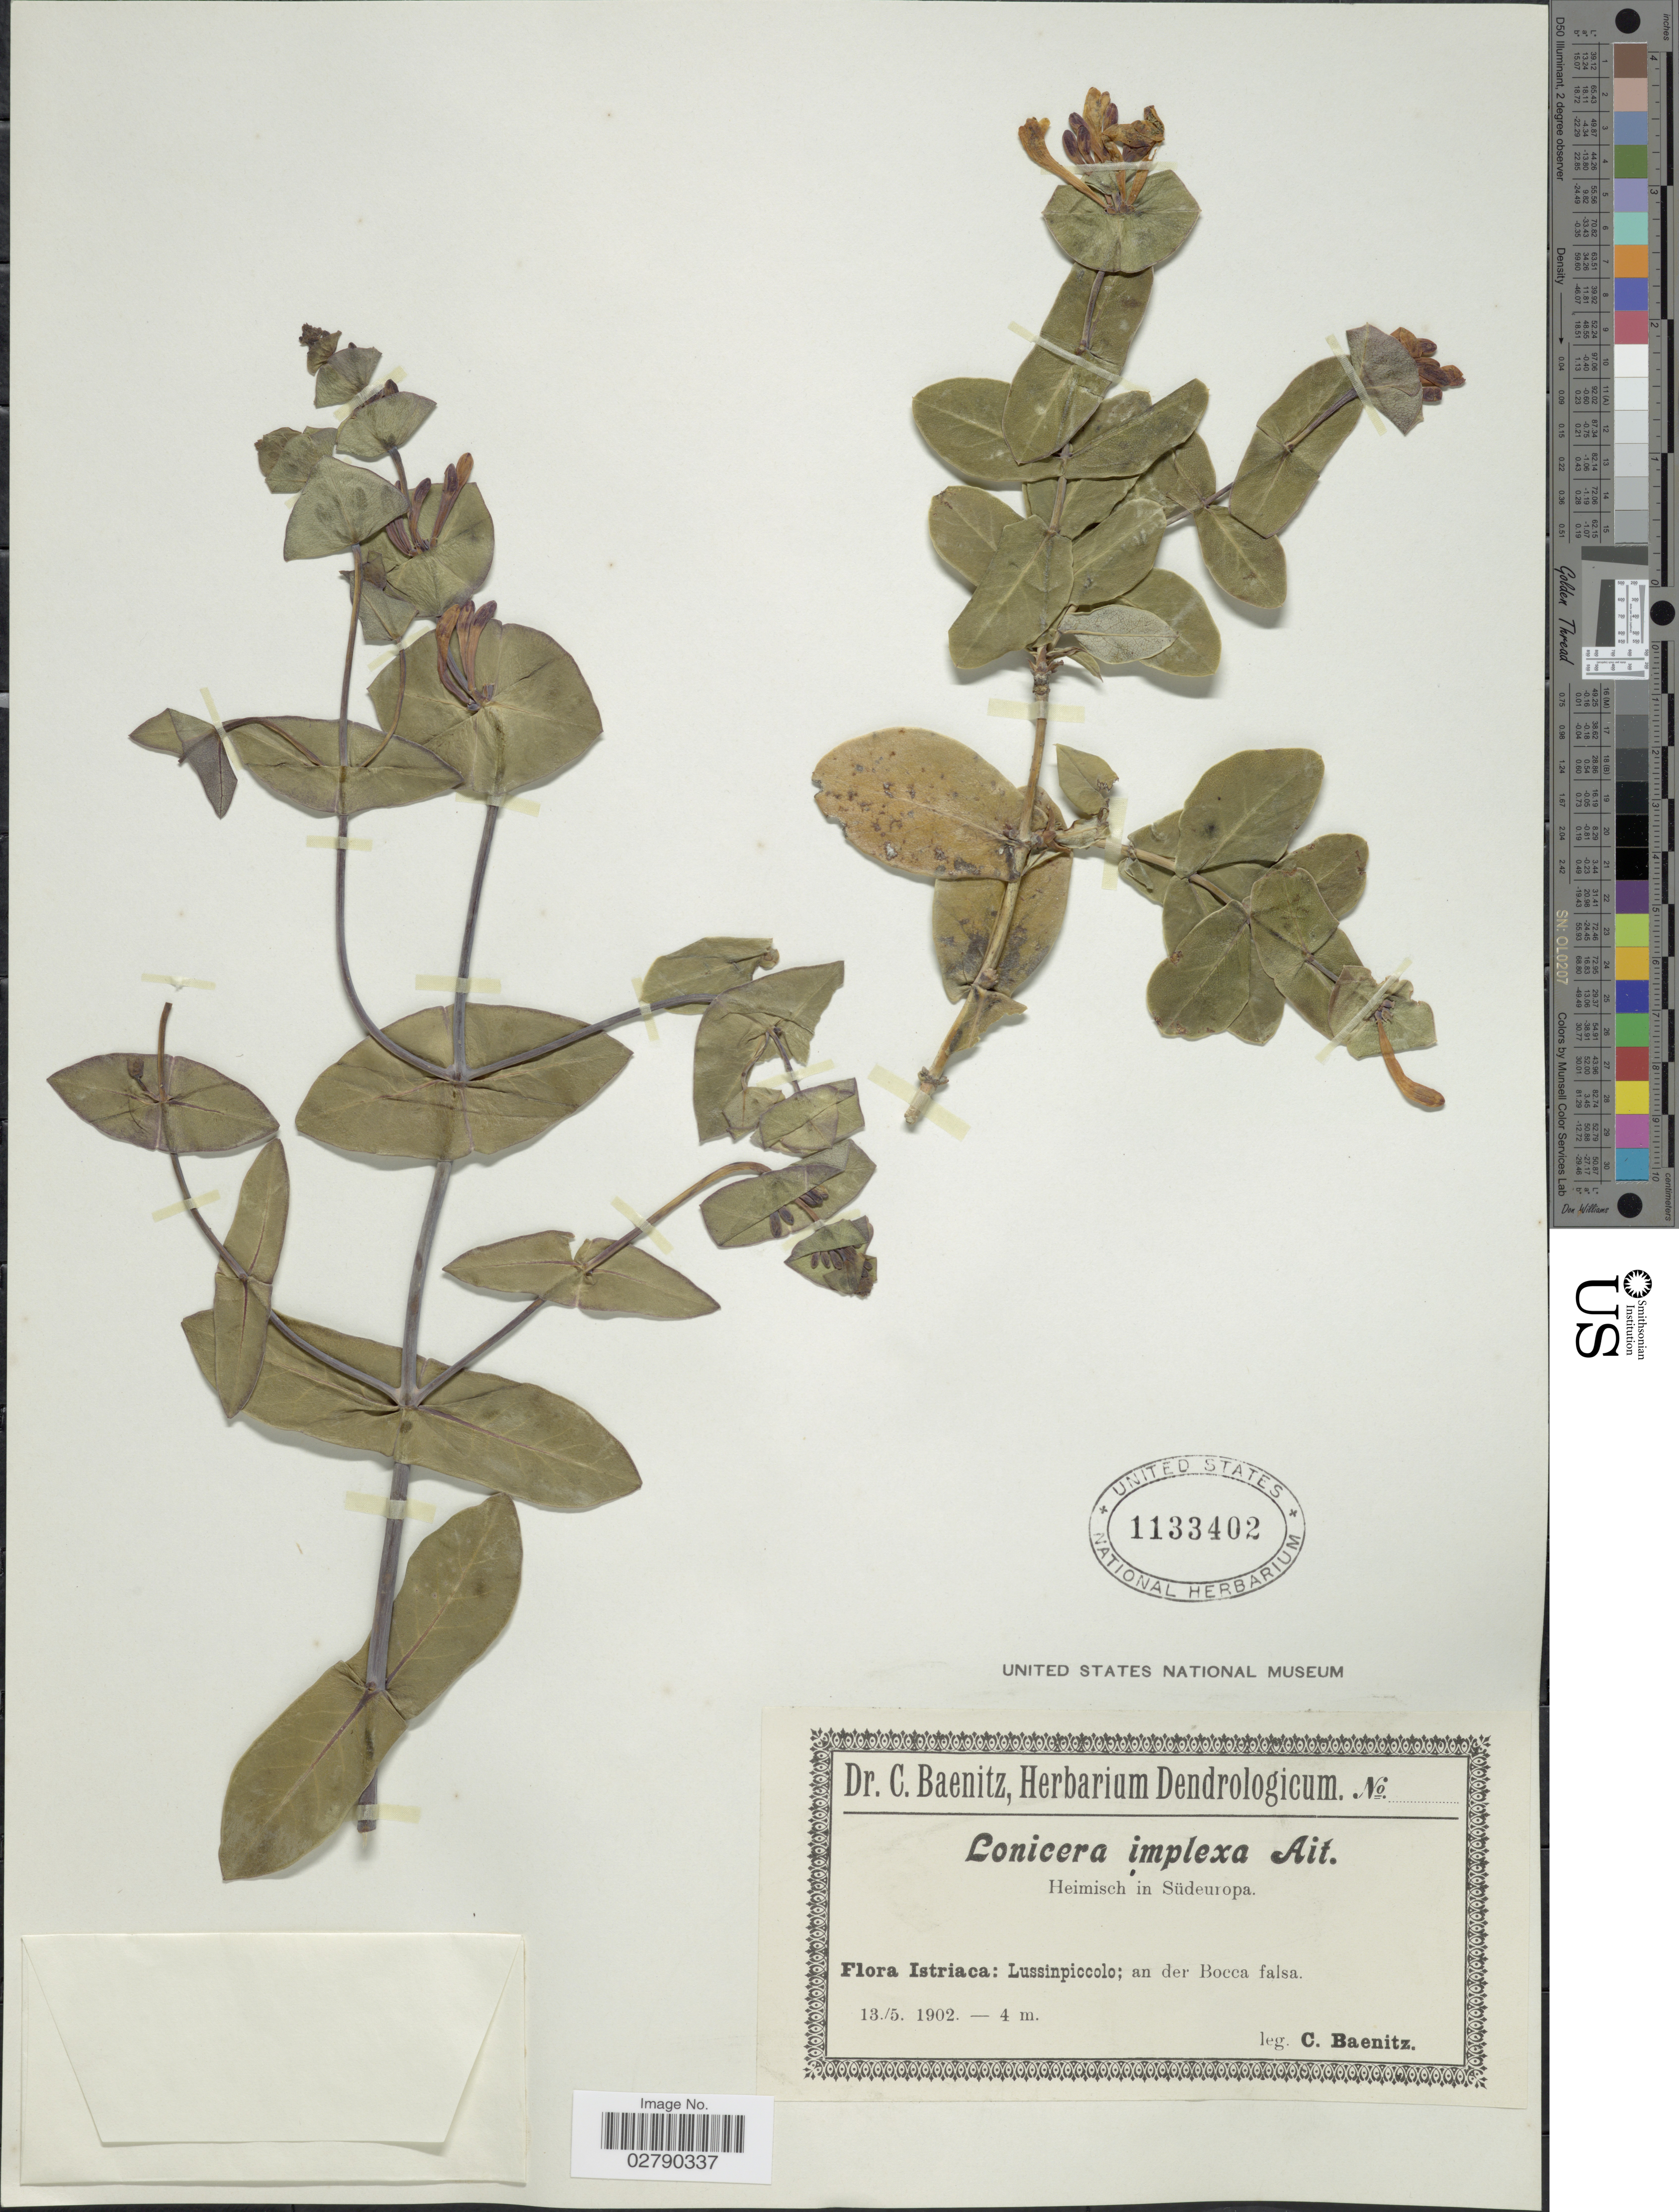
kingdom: Plantae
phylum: Tracheophyta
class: Magnoliopsida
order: Dipsacales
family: Caprifoliaceae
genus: Lonicera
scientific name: Lonicera implexa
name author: Aiton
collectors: C. G. Baenitz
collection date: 1902-05-13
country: Croatia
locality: Istriaca: Lussinpiccolo; an der Bocca falsa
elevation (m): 4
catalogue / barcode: US 1133402